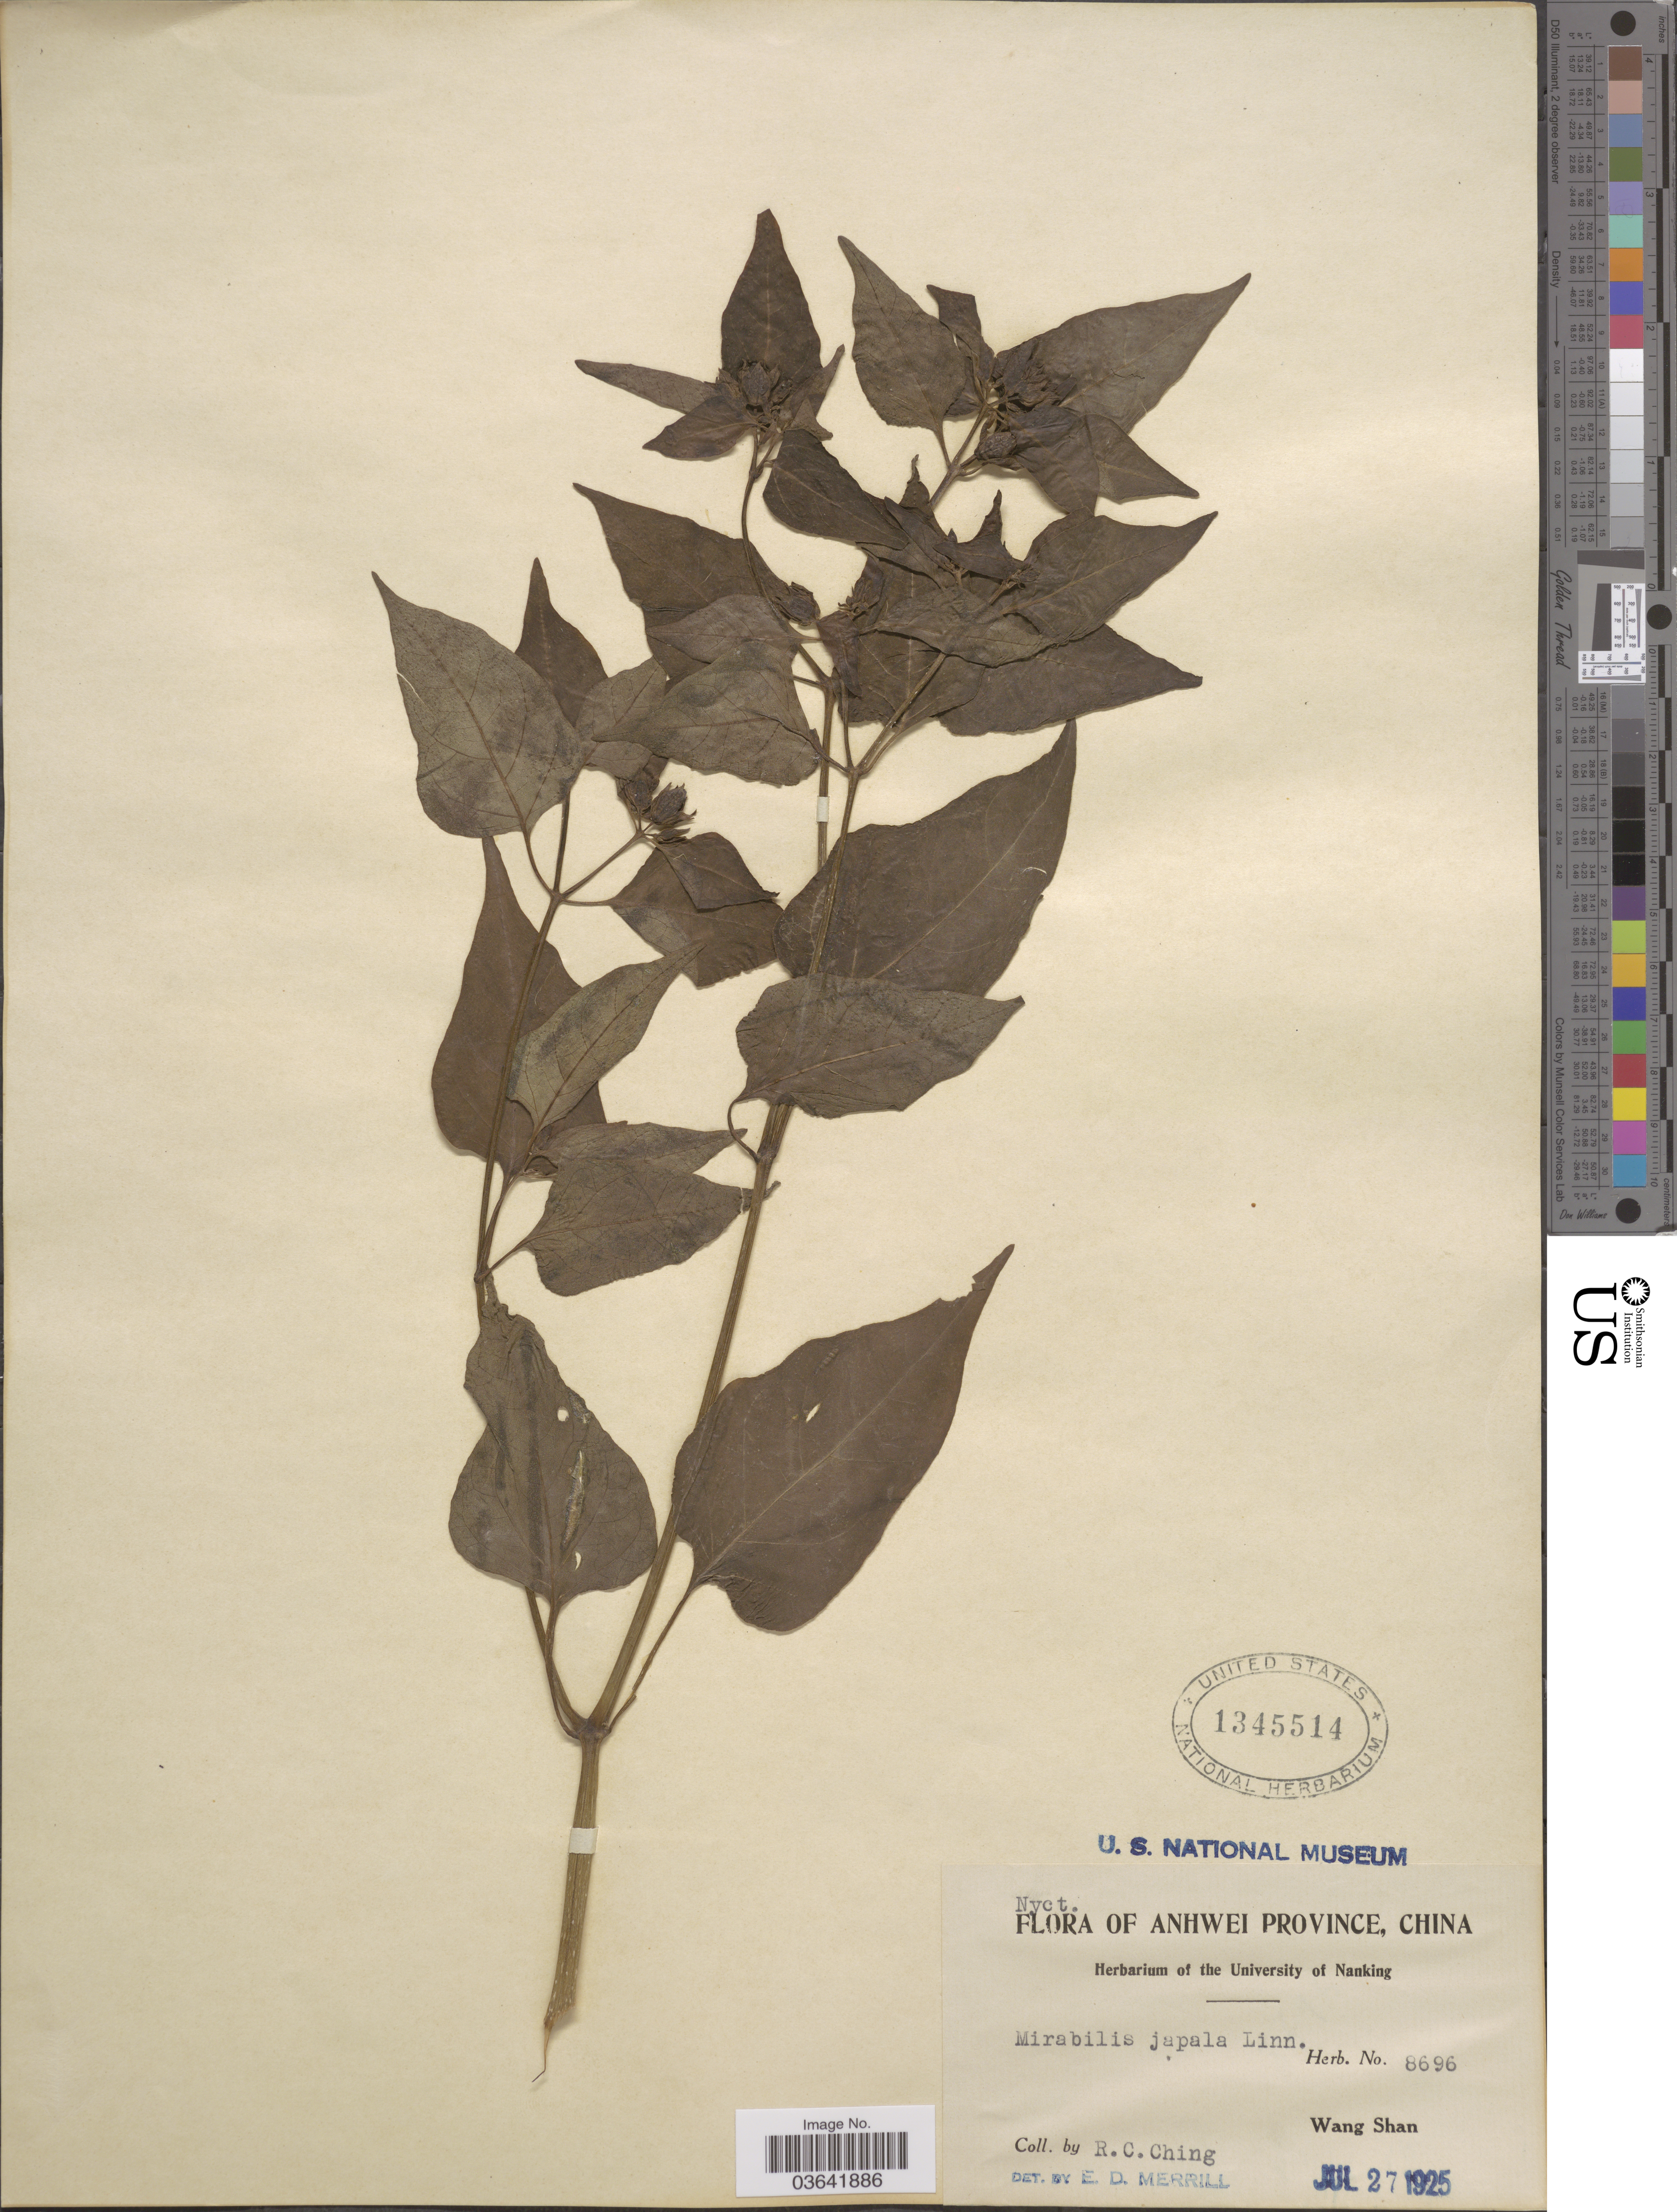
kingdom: Plantae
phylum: Tracheophyta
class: Magnoliopsida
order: Caryophyllales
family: Nyctaginaceae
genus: Mirabilis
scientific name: Mirabilis jalapa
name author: L.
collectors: R. C. Ching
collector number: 8696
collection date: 1925-07-27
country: China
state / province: Anhui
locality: Anhwei Province. Wang Shan.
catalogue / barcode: US 1345514